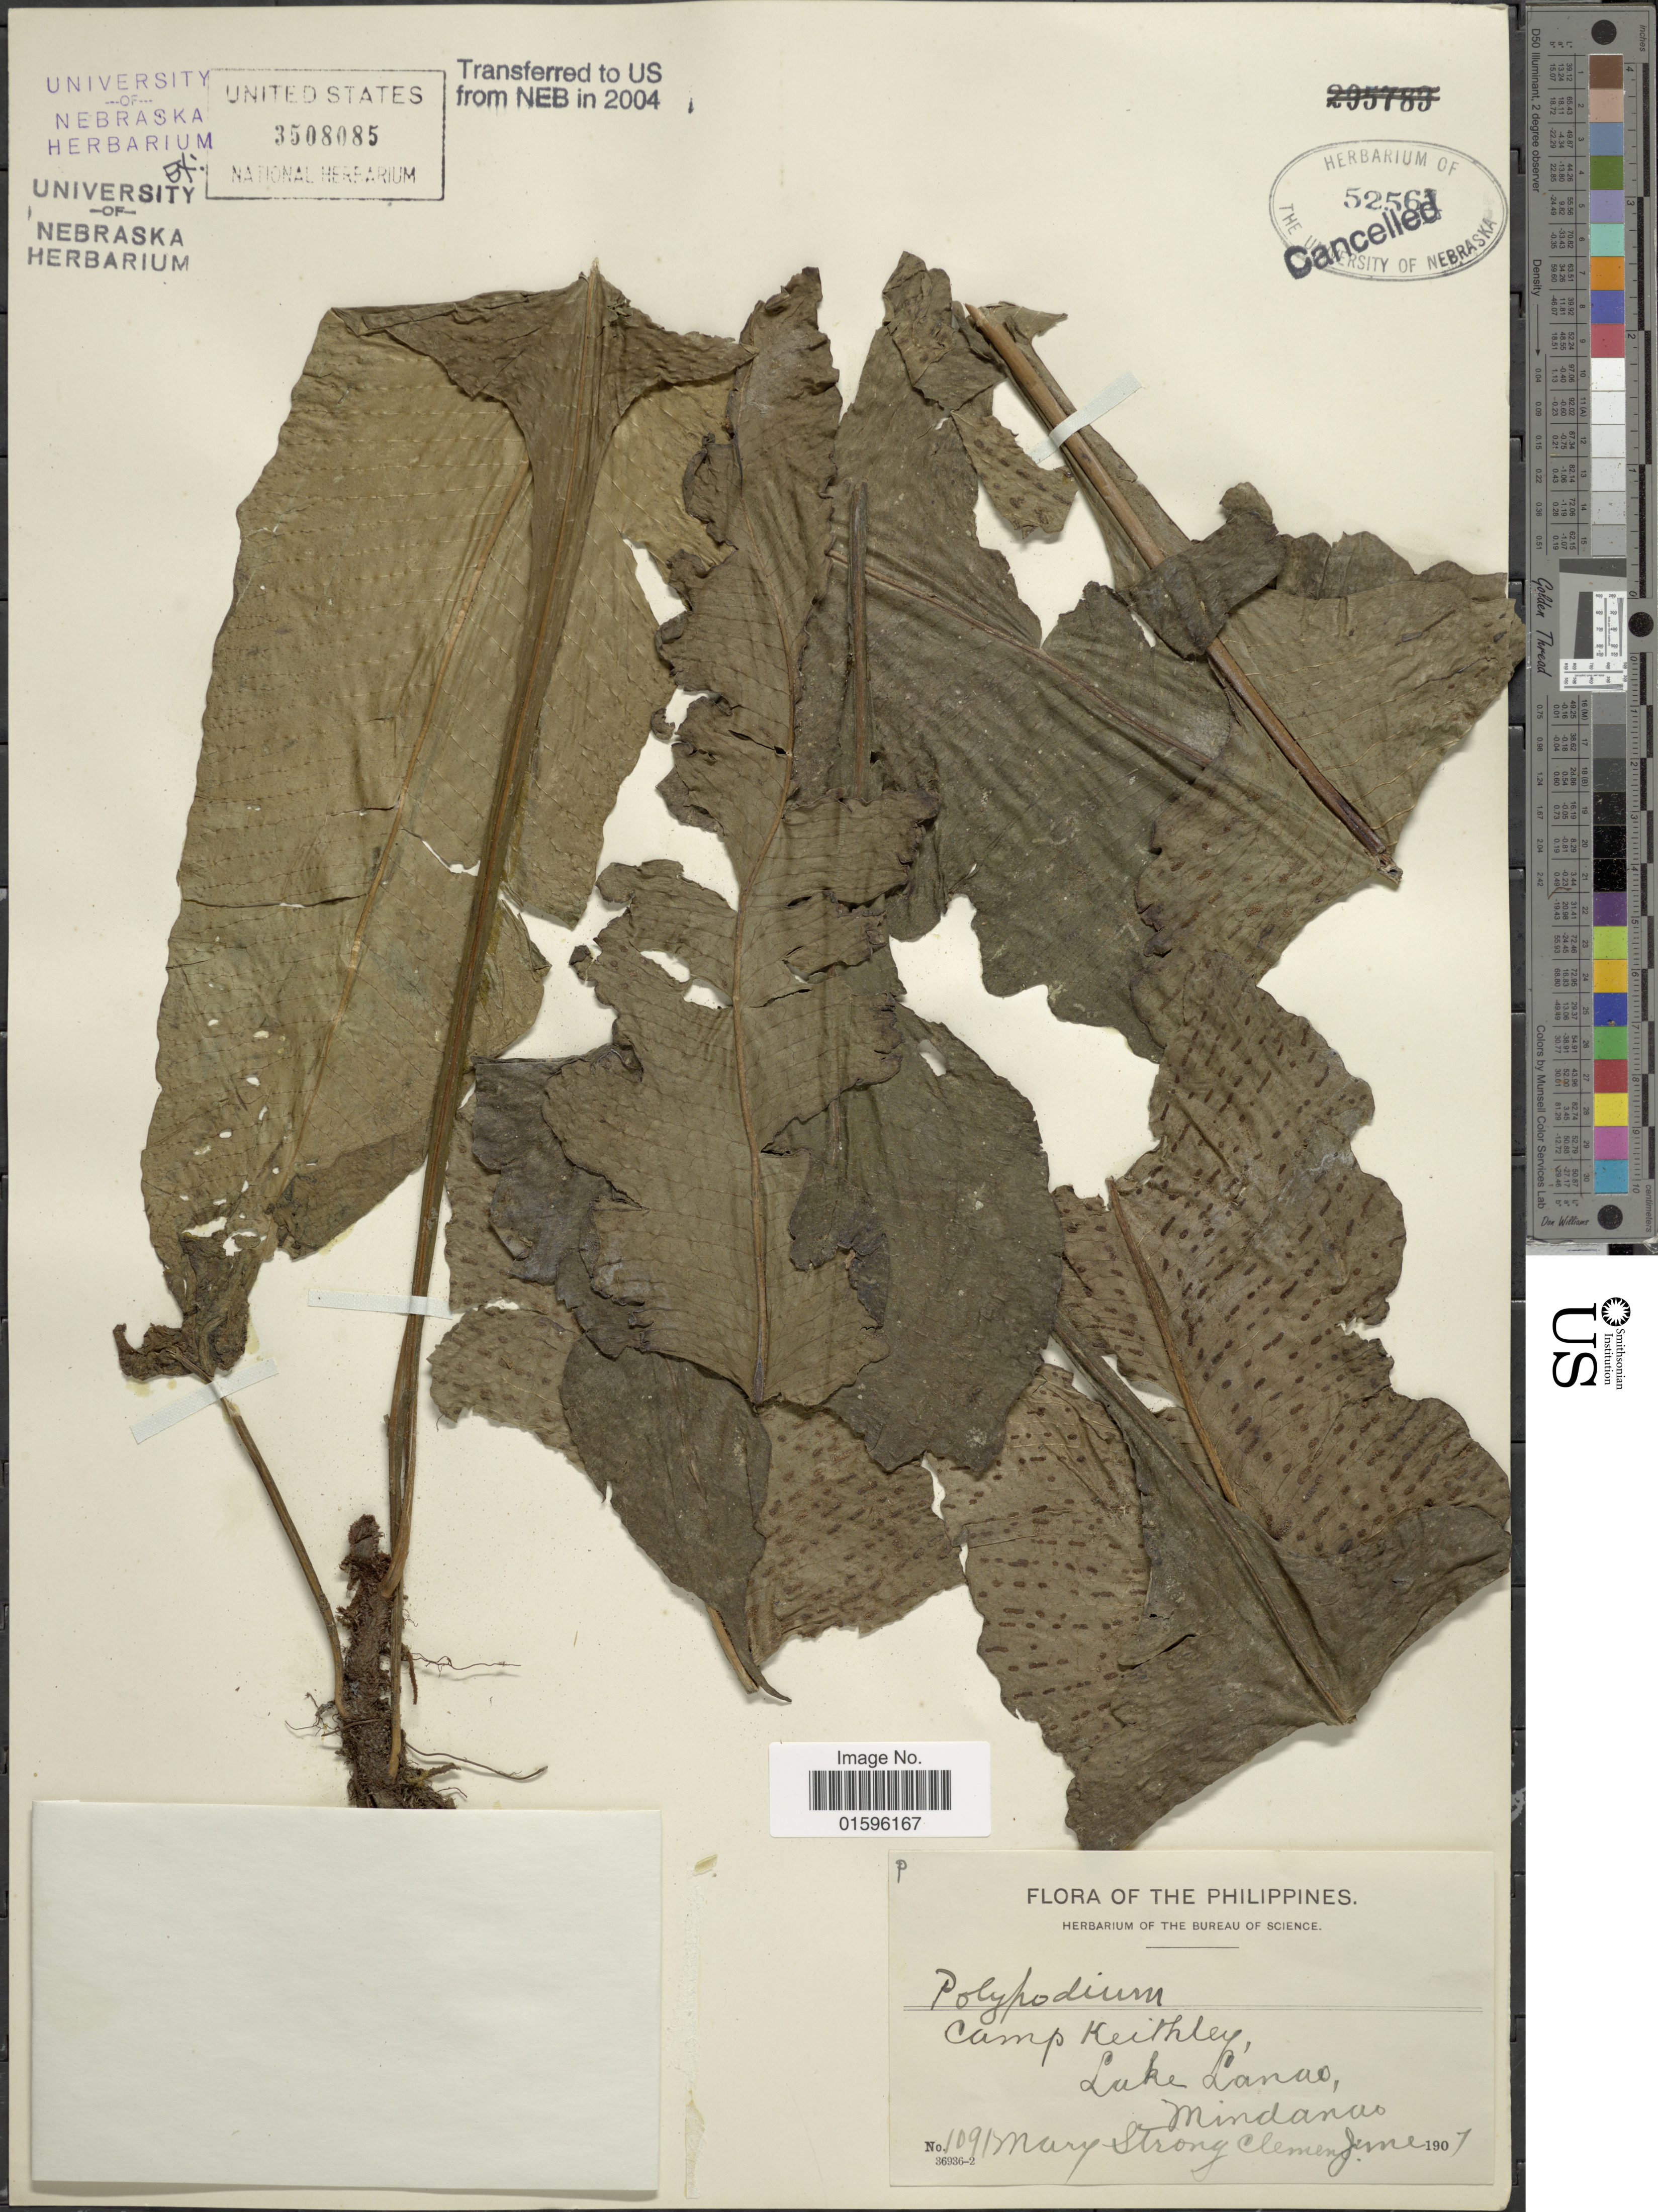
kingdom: Plantae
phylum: Tracheophyta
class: Polypodiopsida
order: Polypodiales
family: Polypodiaceae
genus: Polypodium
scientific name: Polypodium sp.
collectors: M. S. Clemens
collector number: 1091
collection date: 1907-06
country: Philippines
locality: Camp Keithley, Lake Lanao, Mindanao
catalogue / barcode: US 3508085